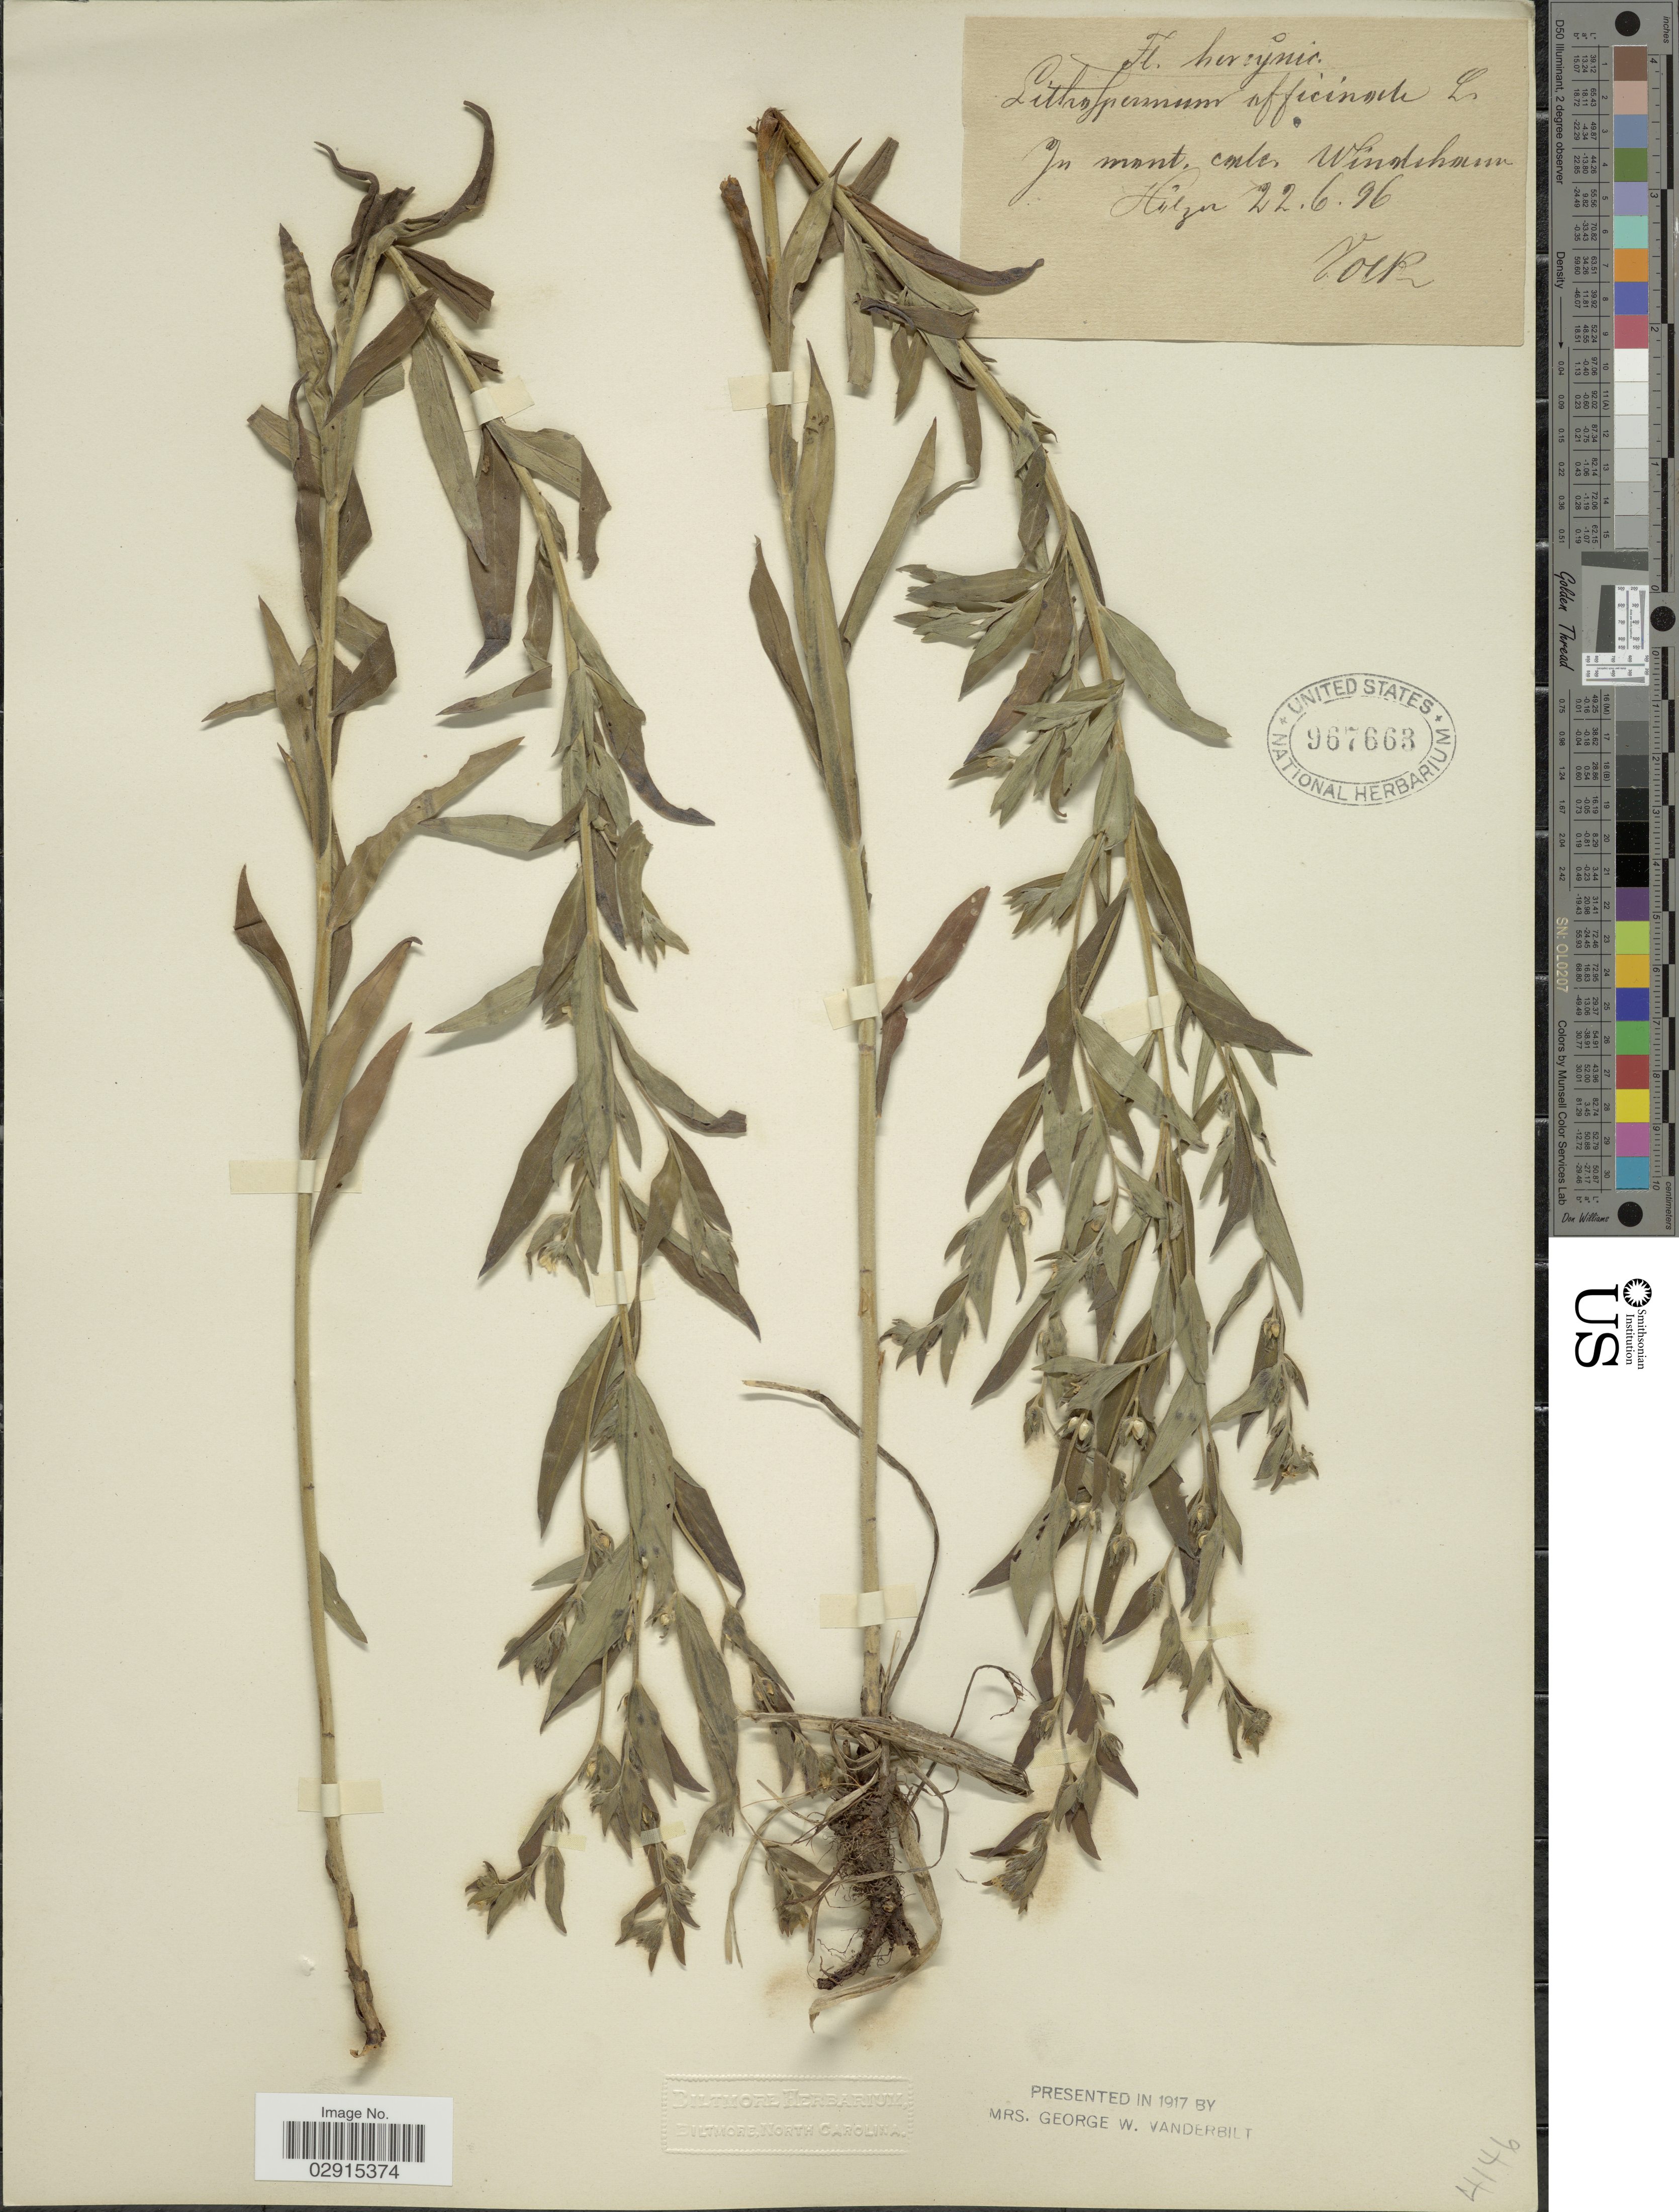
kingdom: Plantae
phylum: Tracheophyta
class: Magnoliopsida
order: Boraginales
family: Boraginaceae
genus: Lithospermum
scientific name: Lithospermum officinale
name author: L.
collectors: Vock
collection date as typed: Transcribed d/m/y: 22/6/96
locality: In mont calc. Winschaun Hilgen. [interpreted]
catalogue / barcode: US 967663